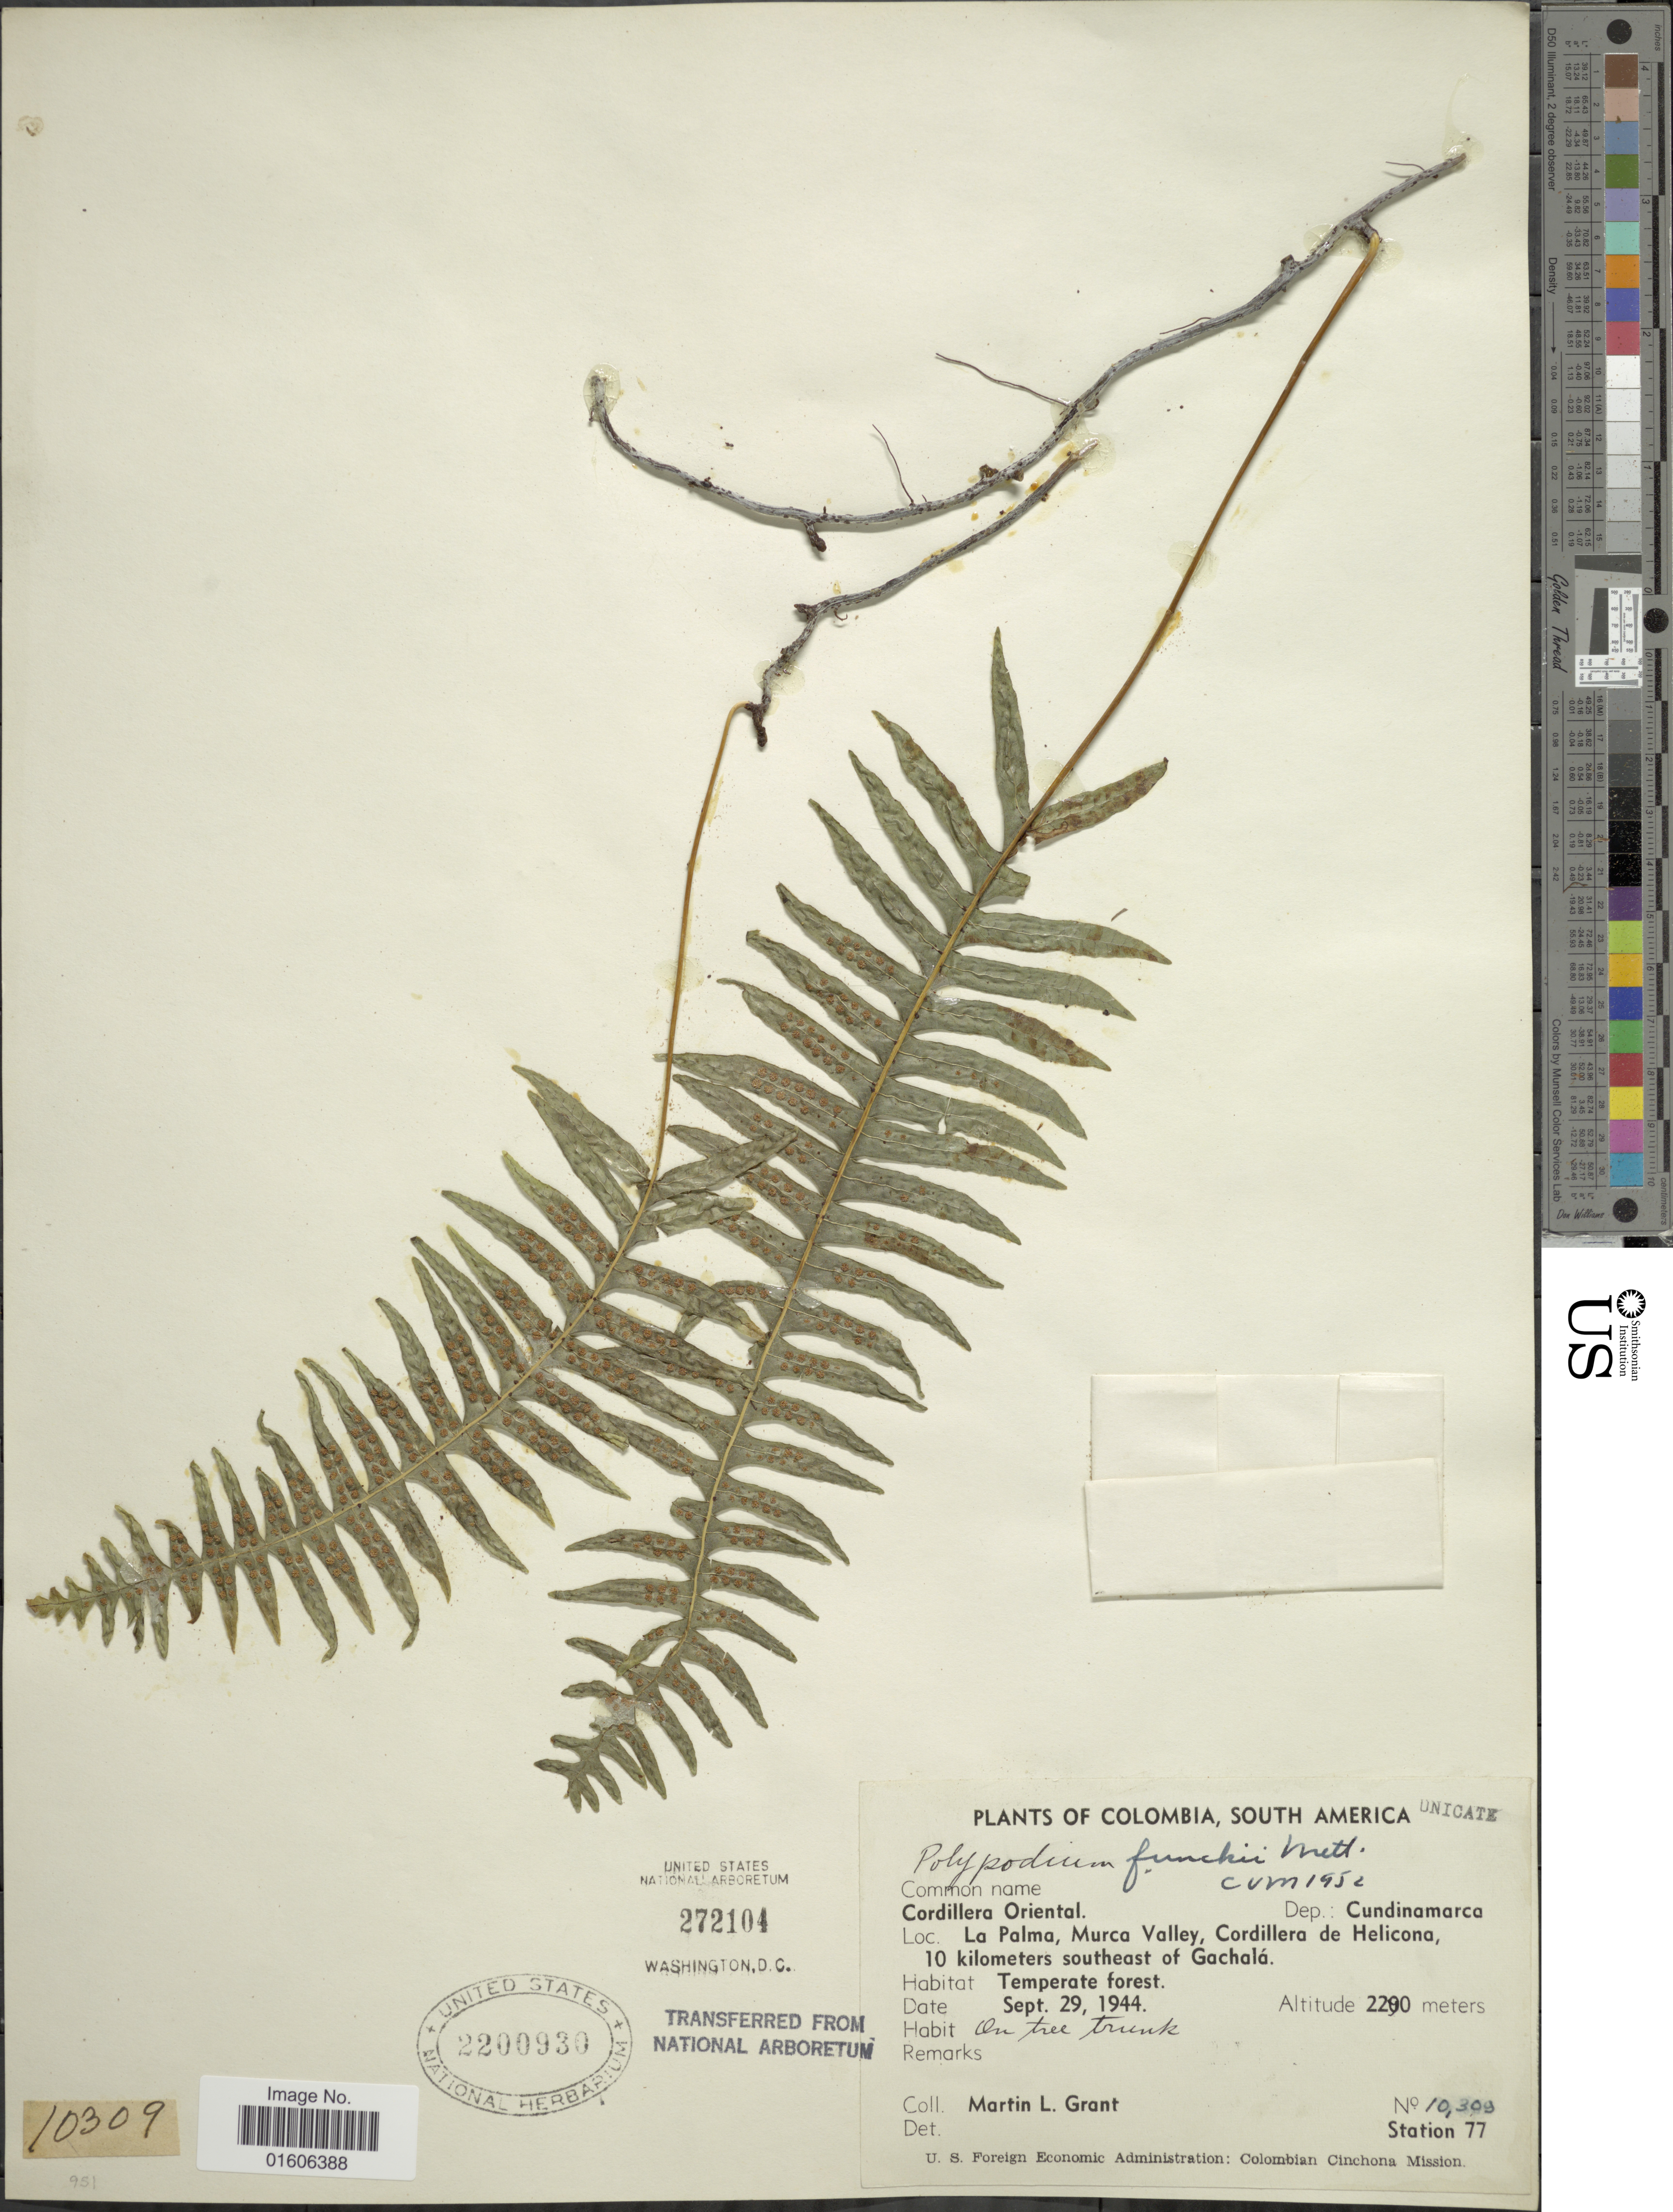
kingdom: Plantae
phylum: Tracheophyta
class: Polypodiopsida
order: Polypodiales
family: Polypodiaceae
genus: Serpocaulon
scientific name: Serpocaulon funckii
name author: (Mett.) A.R. Sm.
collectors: M. L. Grant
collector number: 10309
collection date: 1944-09-29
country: Colombia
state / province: Cundinamarca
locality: Cordillera Oriental. Dep.: Cundinamarca. La Palma, Murca Valley, Cordillera de Helicona, 10 kilometers southeast of Gachalá.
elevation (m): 2290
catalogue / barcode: US 2200930